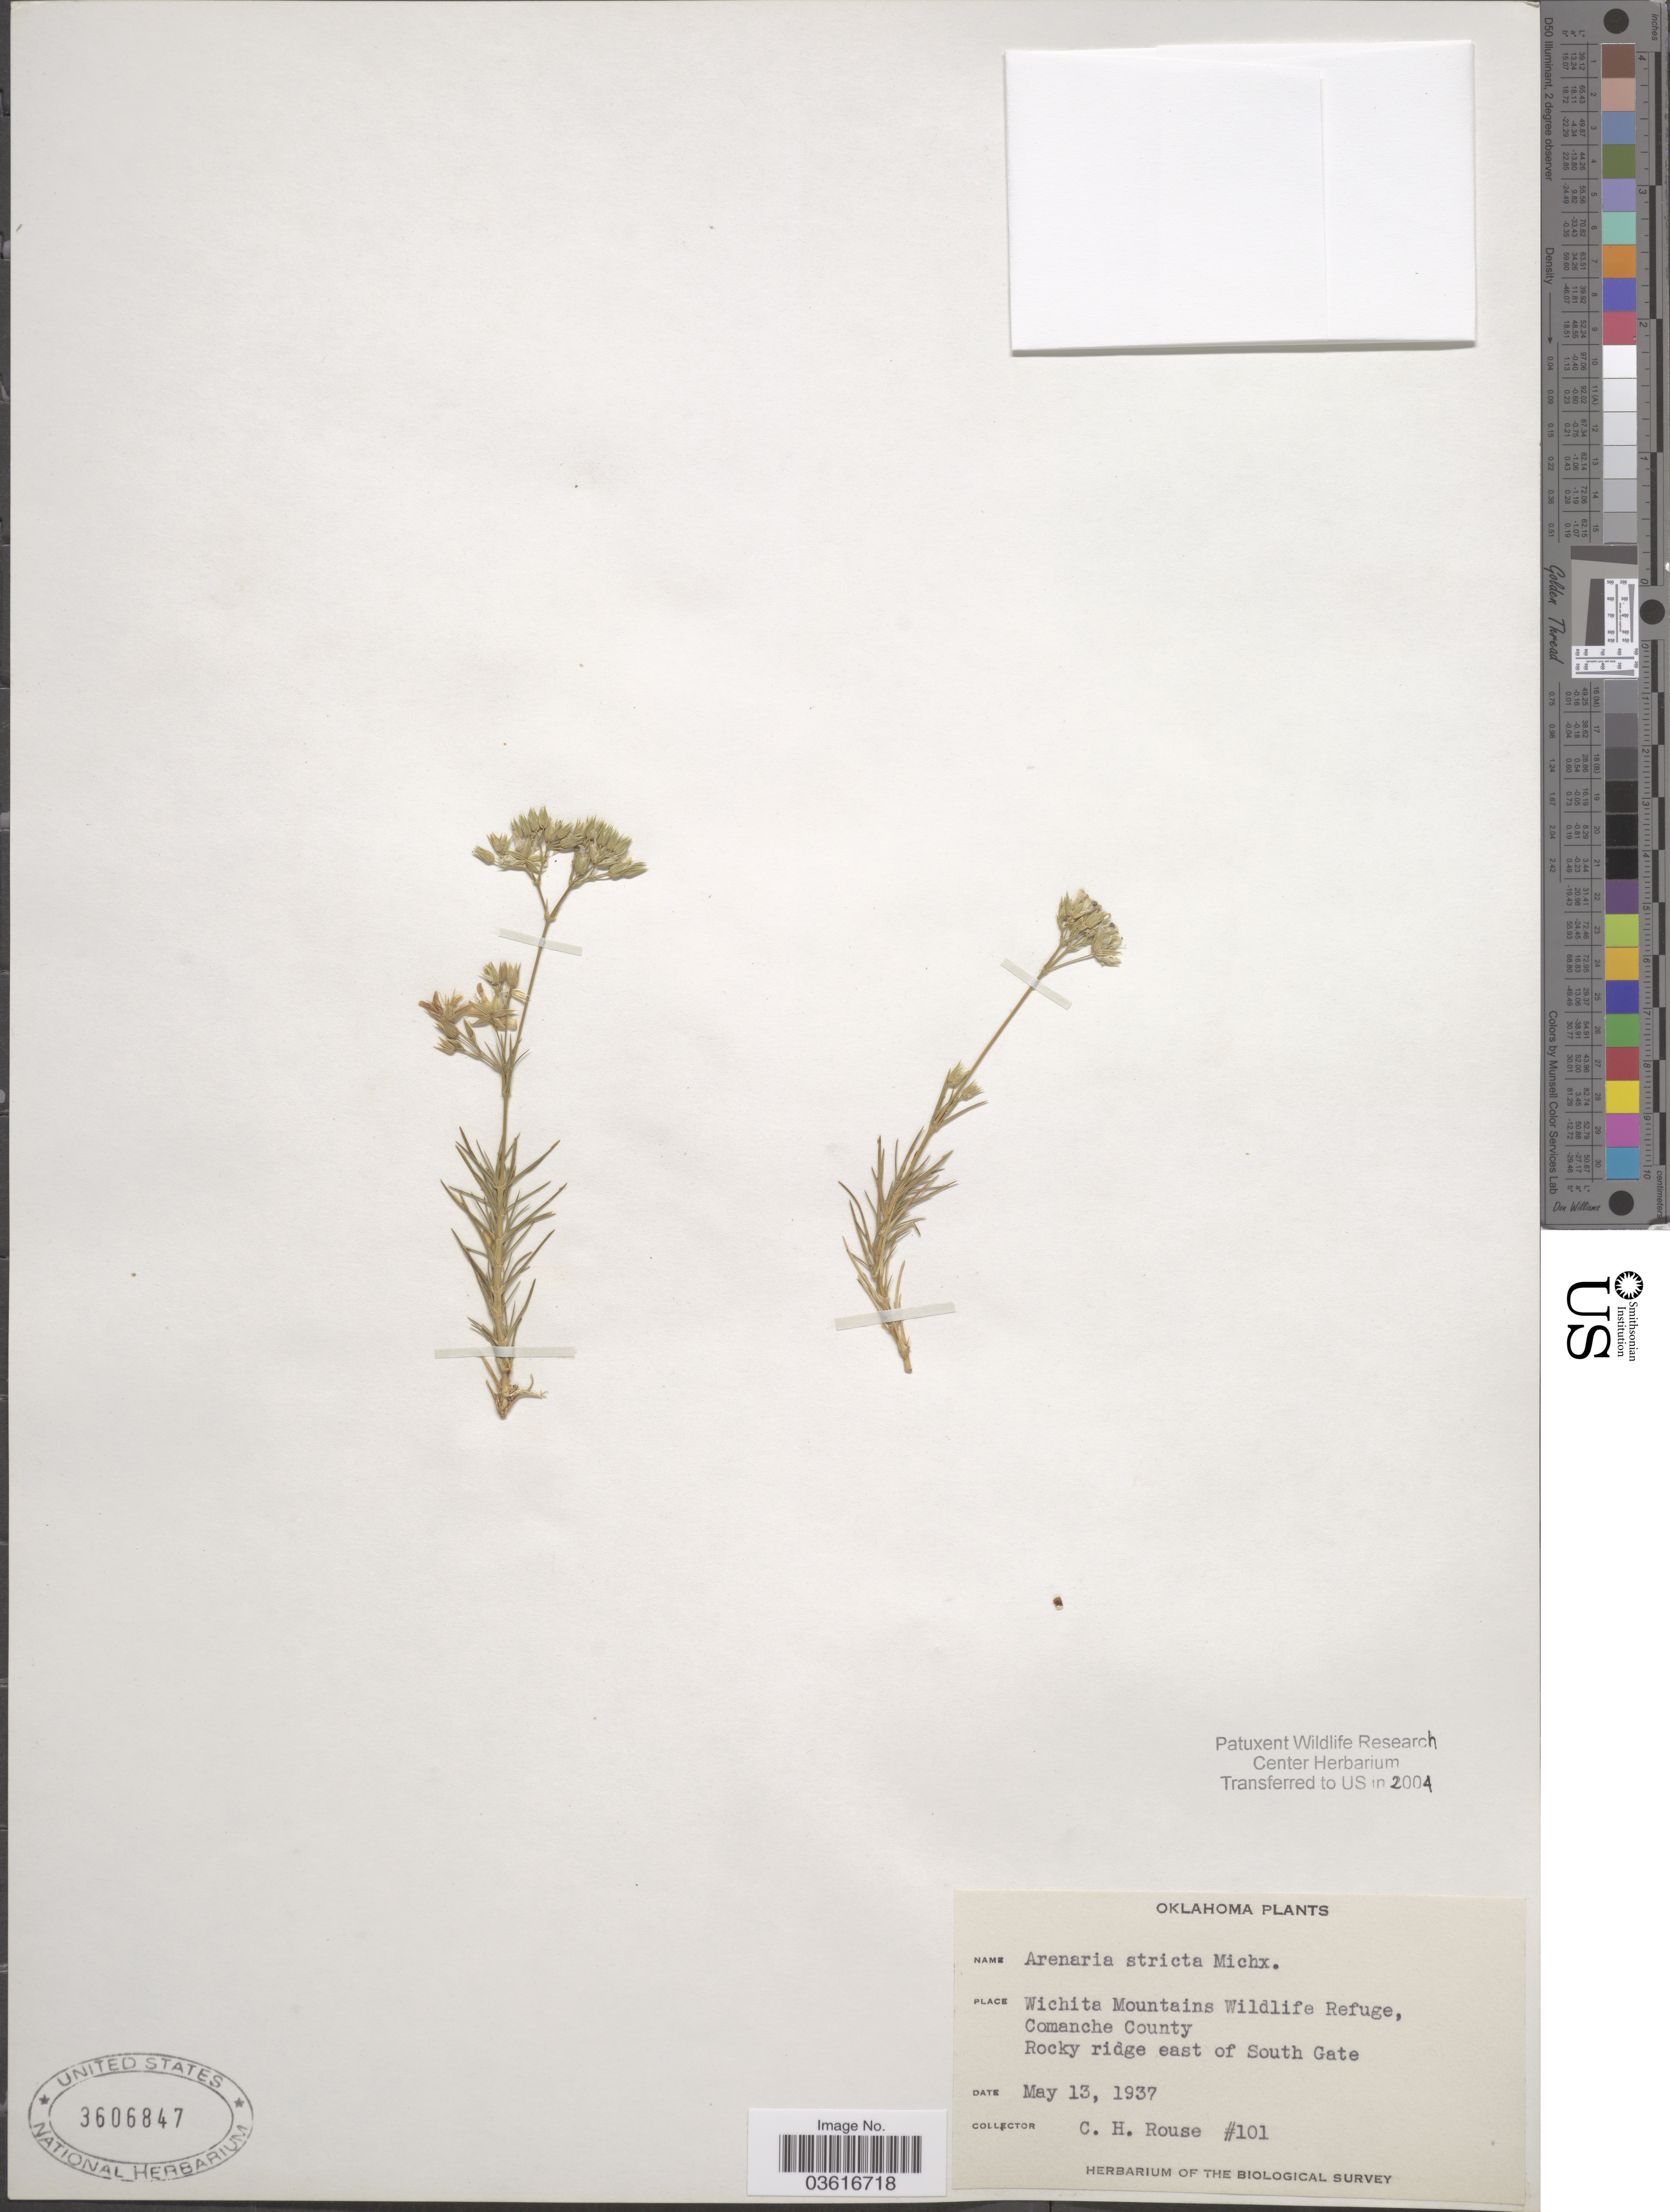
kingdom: Plantae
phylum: Tracheophyta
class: Magnoliopsida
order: Caryophyllales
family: Caryophyllaceae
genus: Minuartia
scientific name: Minuartia stricta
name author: (Sw.) Hiern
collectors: C. Rouse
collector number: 101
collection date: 1937-05-13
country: United States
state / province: Oklahoma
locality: Wichita Mountains Wildlife Refuge, Comanche County. East of South Gate.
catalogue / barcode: US 3606847